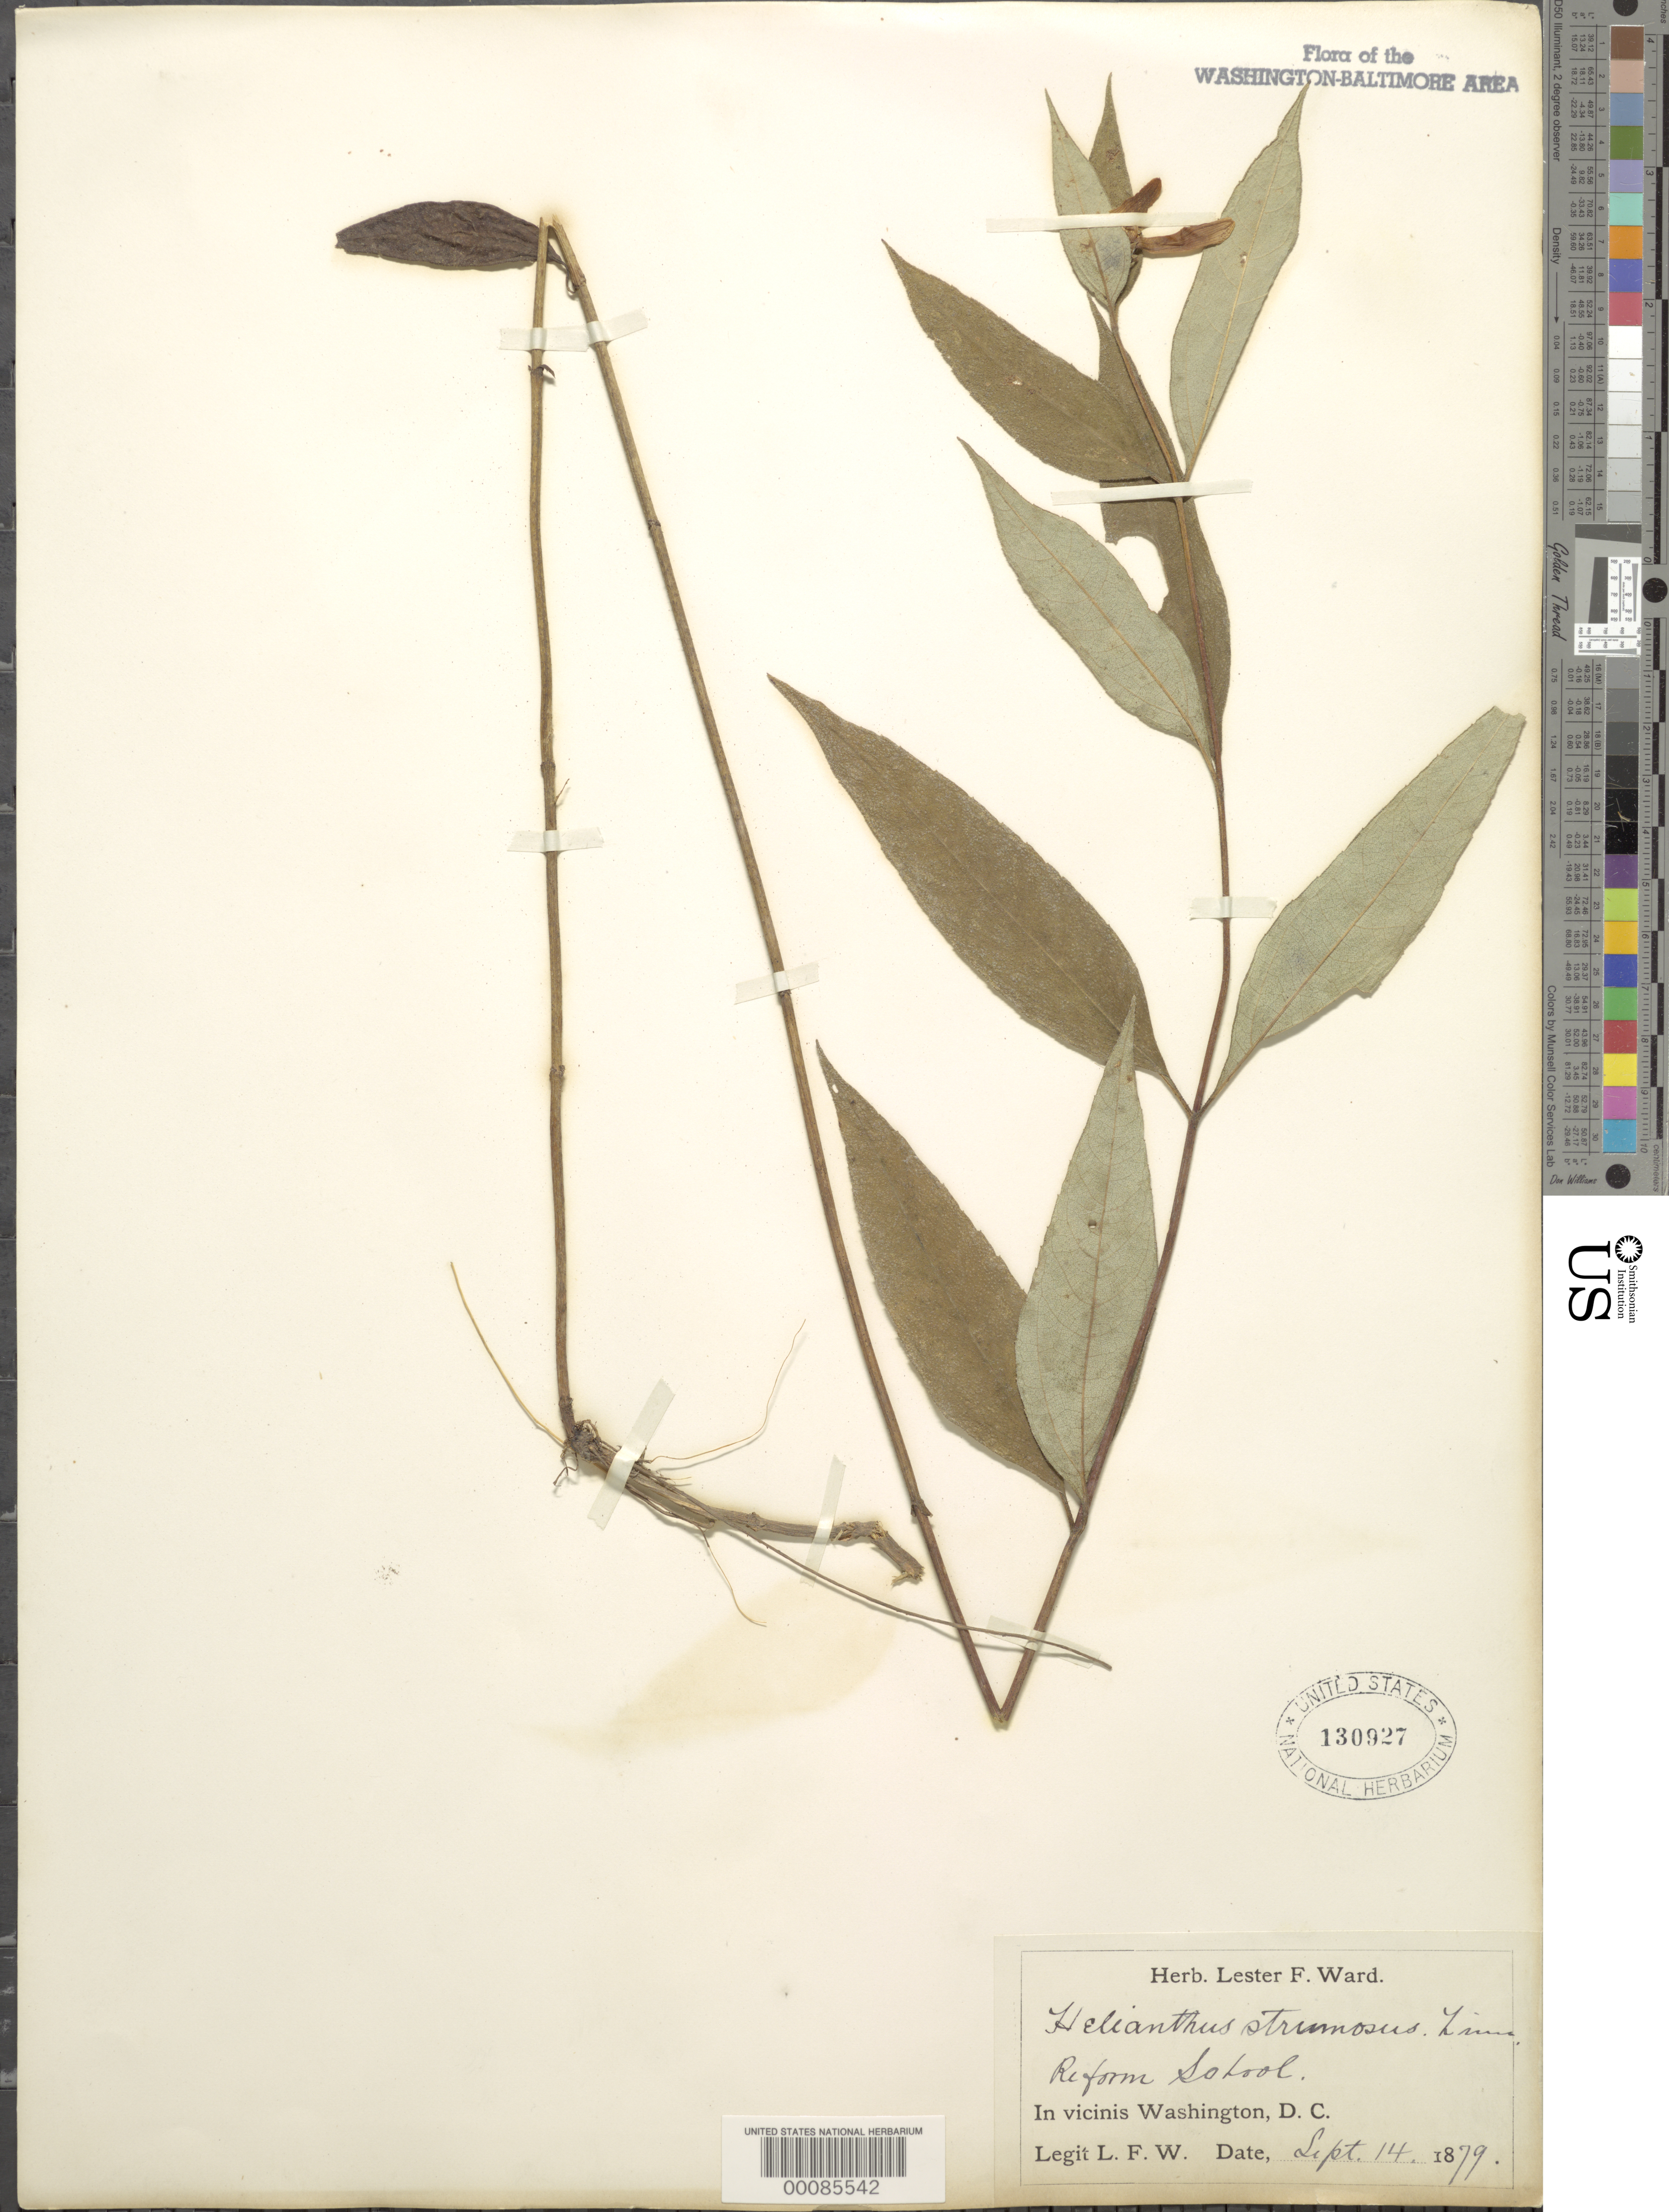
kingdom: Plantae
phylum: Tracheophyta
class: Magnoliopsida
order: Asterales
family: Asteraceae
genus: Helianthus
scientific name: Helianthus strumosus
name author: L.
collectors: L. F. Ward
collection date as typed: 14 Sep 1879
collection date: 1879-09-14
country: United States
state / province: District of Columbia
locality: Reform School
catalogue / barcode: US 130927